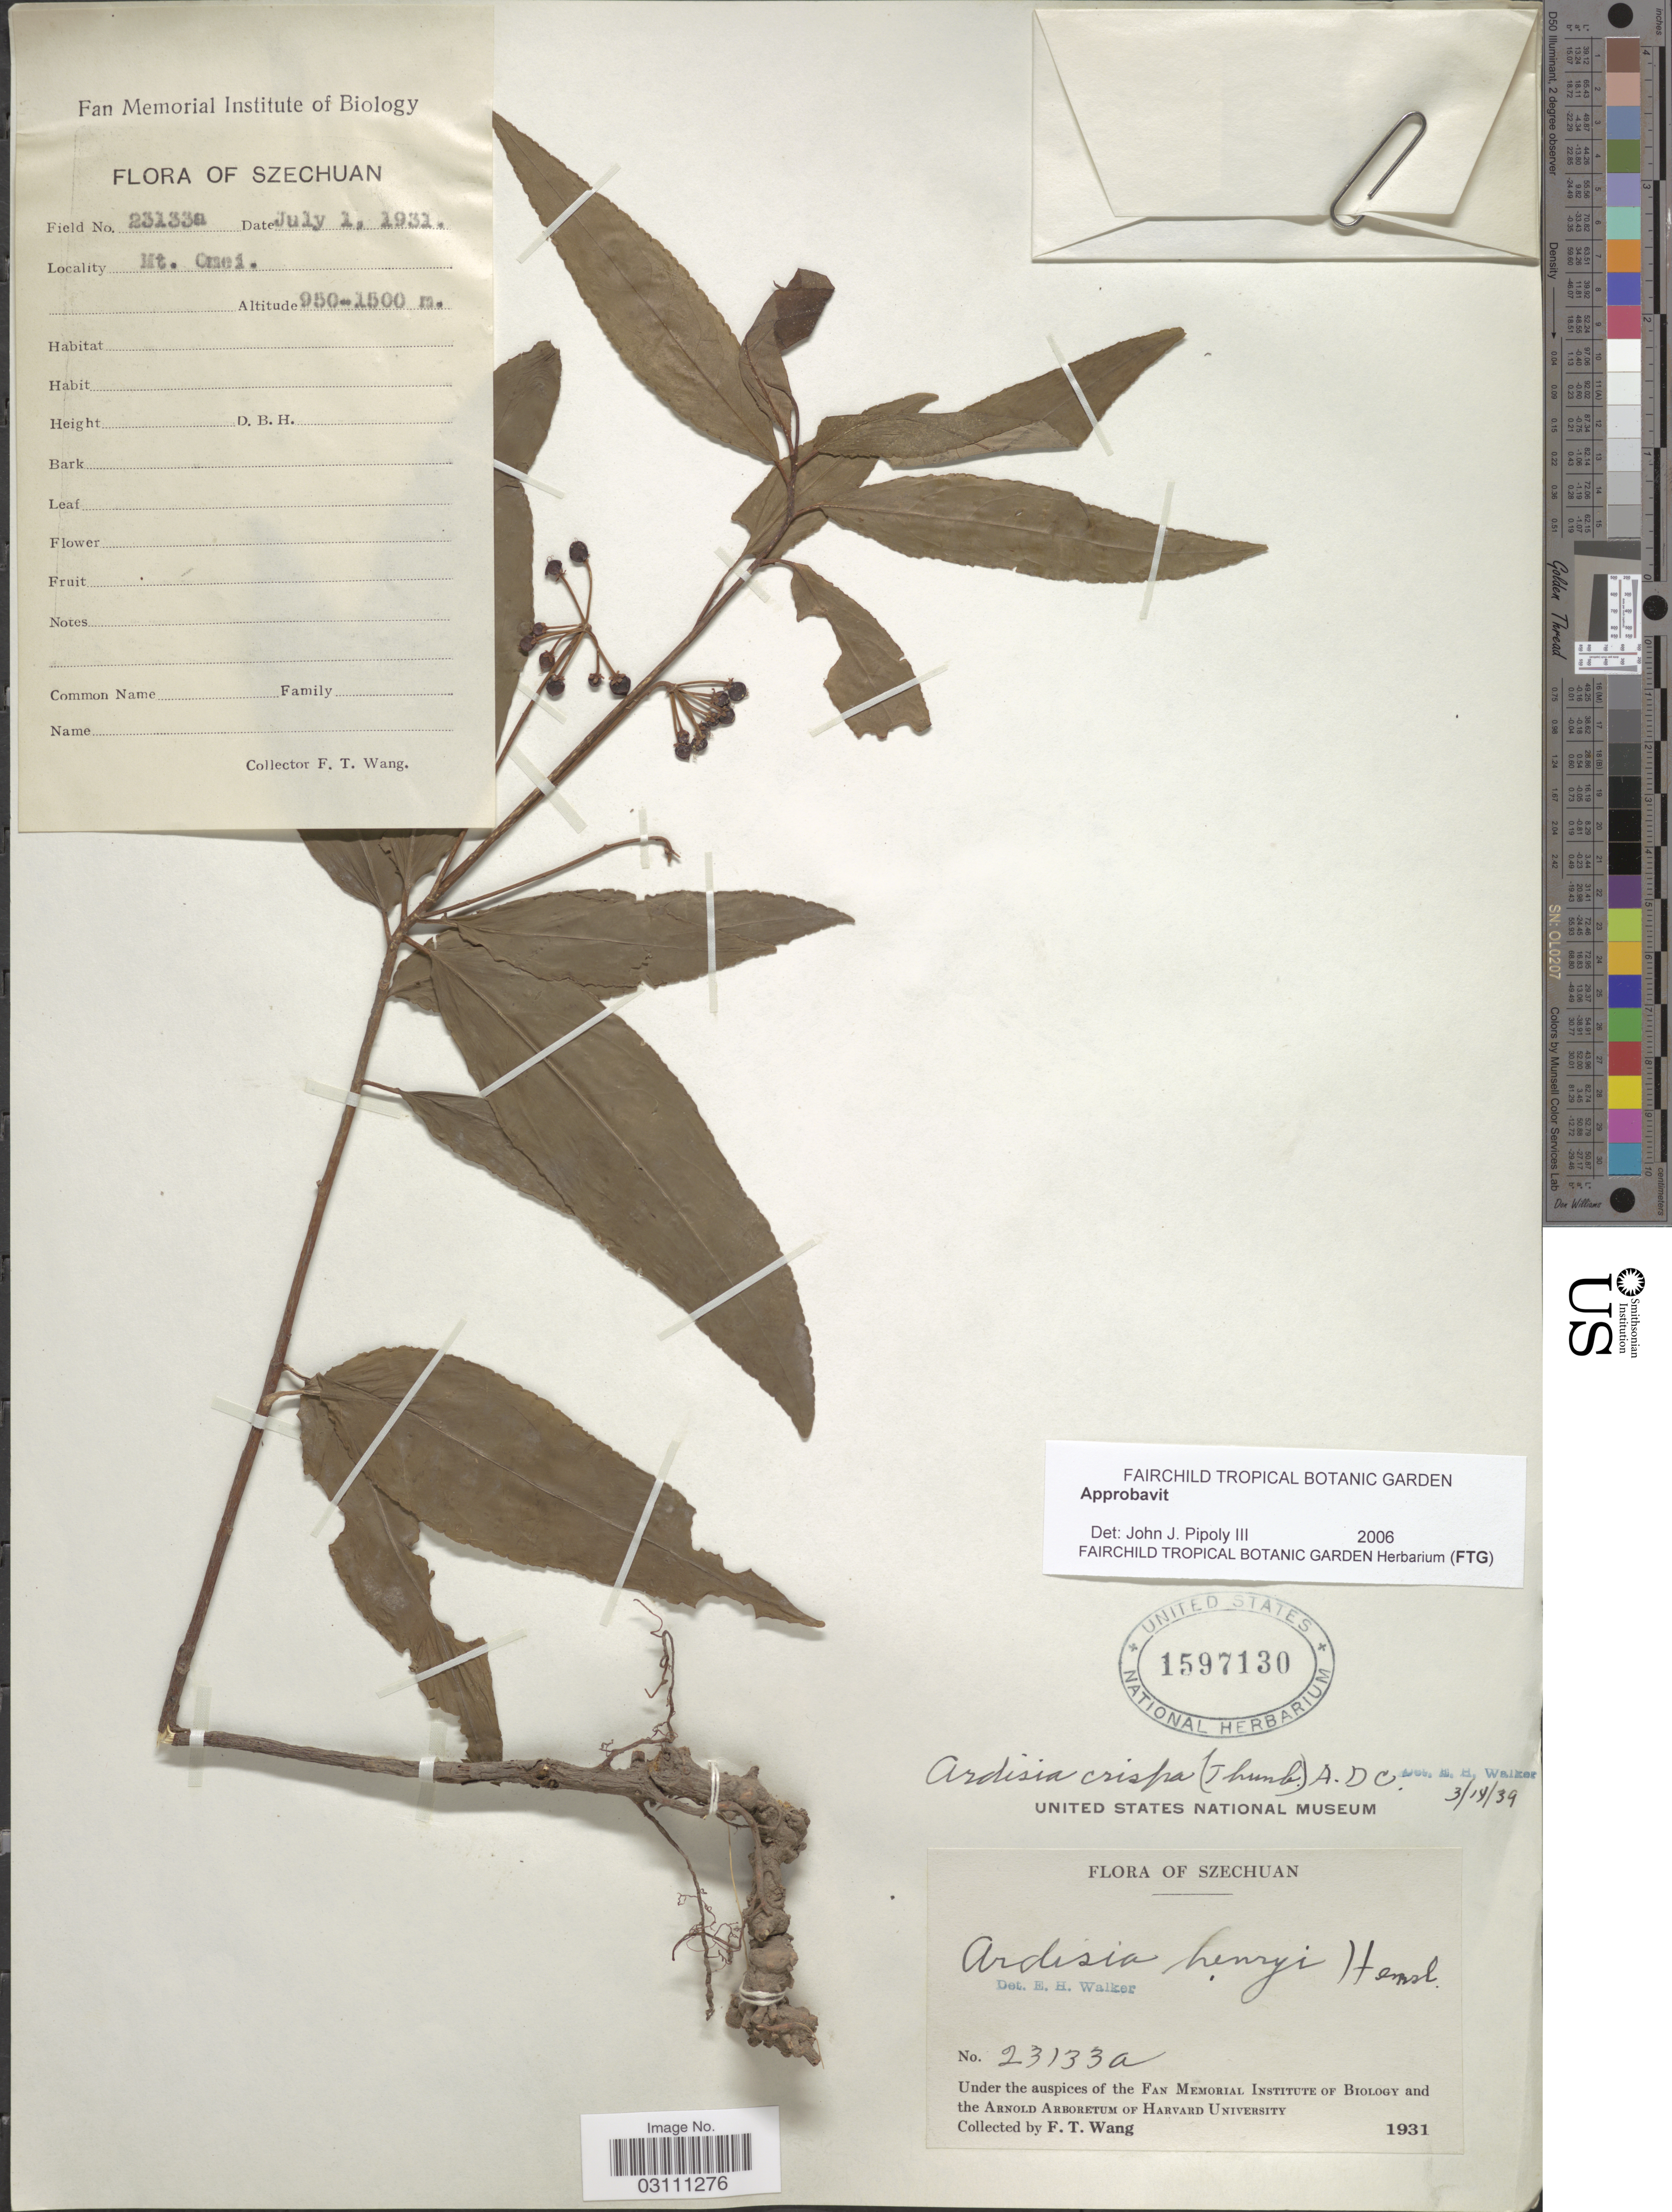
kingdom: Plantae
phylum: Tracheophyta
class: Magnoliopsida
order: Ericales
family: Primulaceae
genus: Ardisia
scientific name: Ardisia crenata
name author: Sims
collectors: F. T. Wang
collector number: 23133a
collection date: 1931-07-01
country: China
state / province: Sichuan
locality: Szechuan. Mt. Omei.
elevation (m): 950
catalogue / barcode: US 1597130